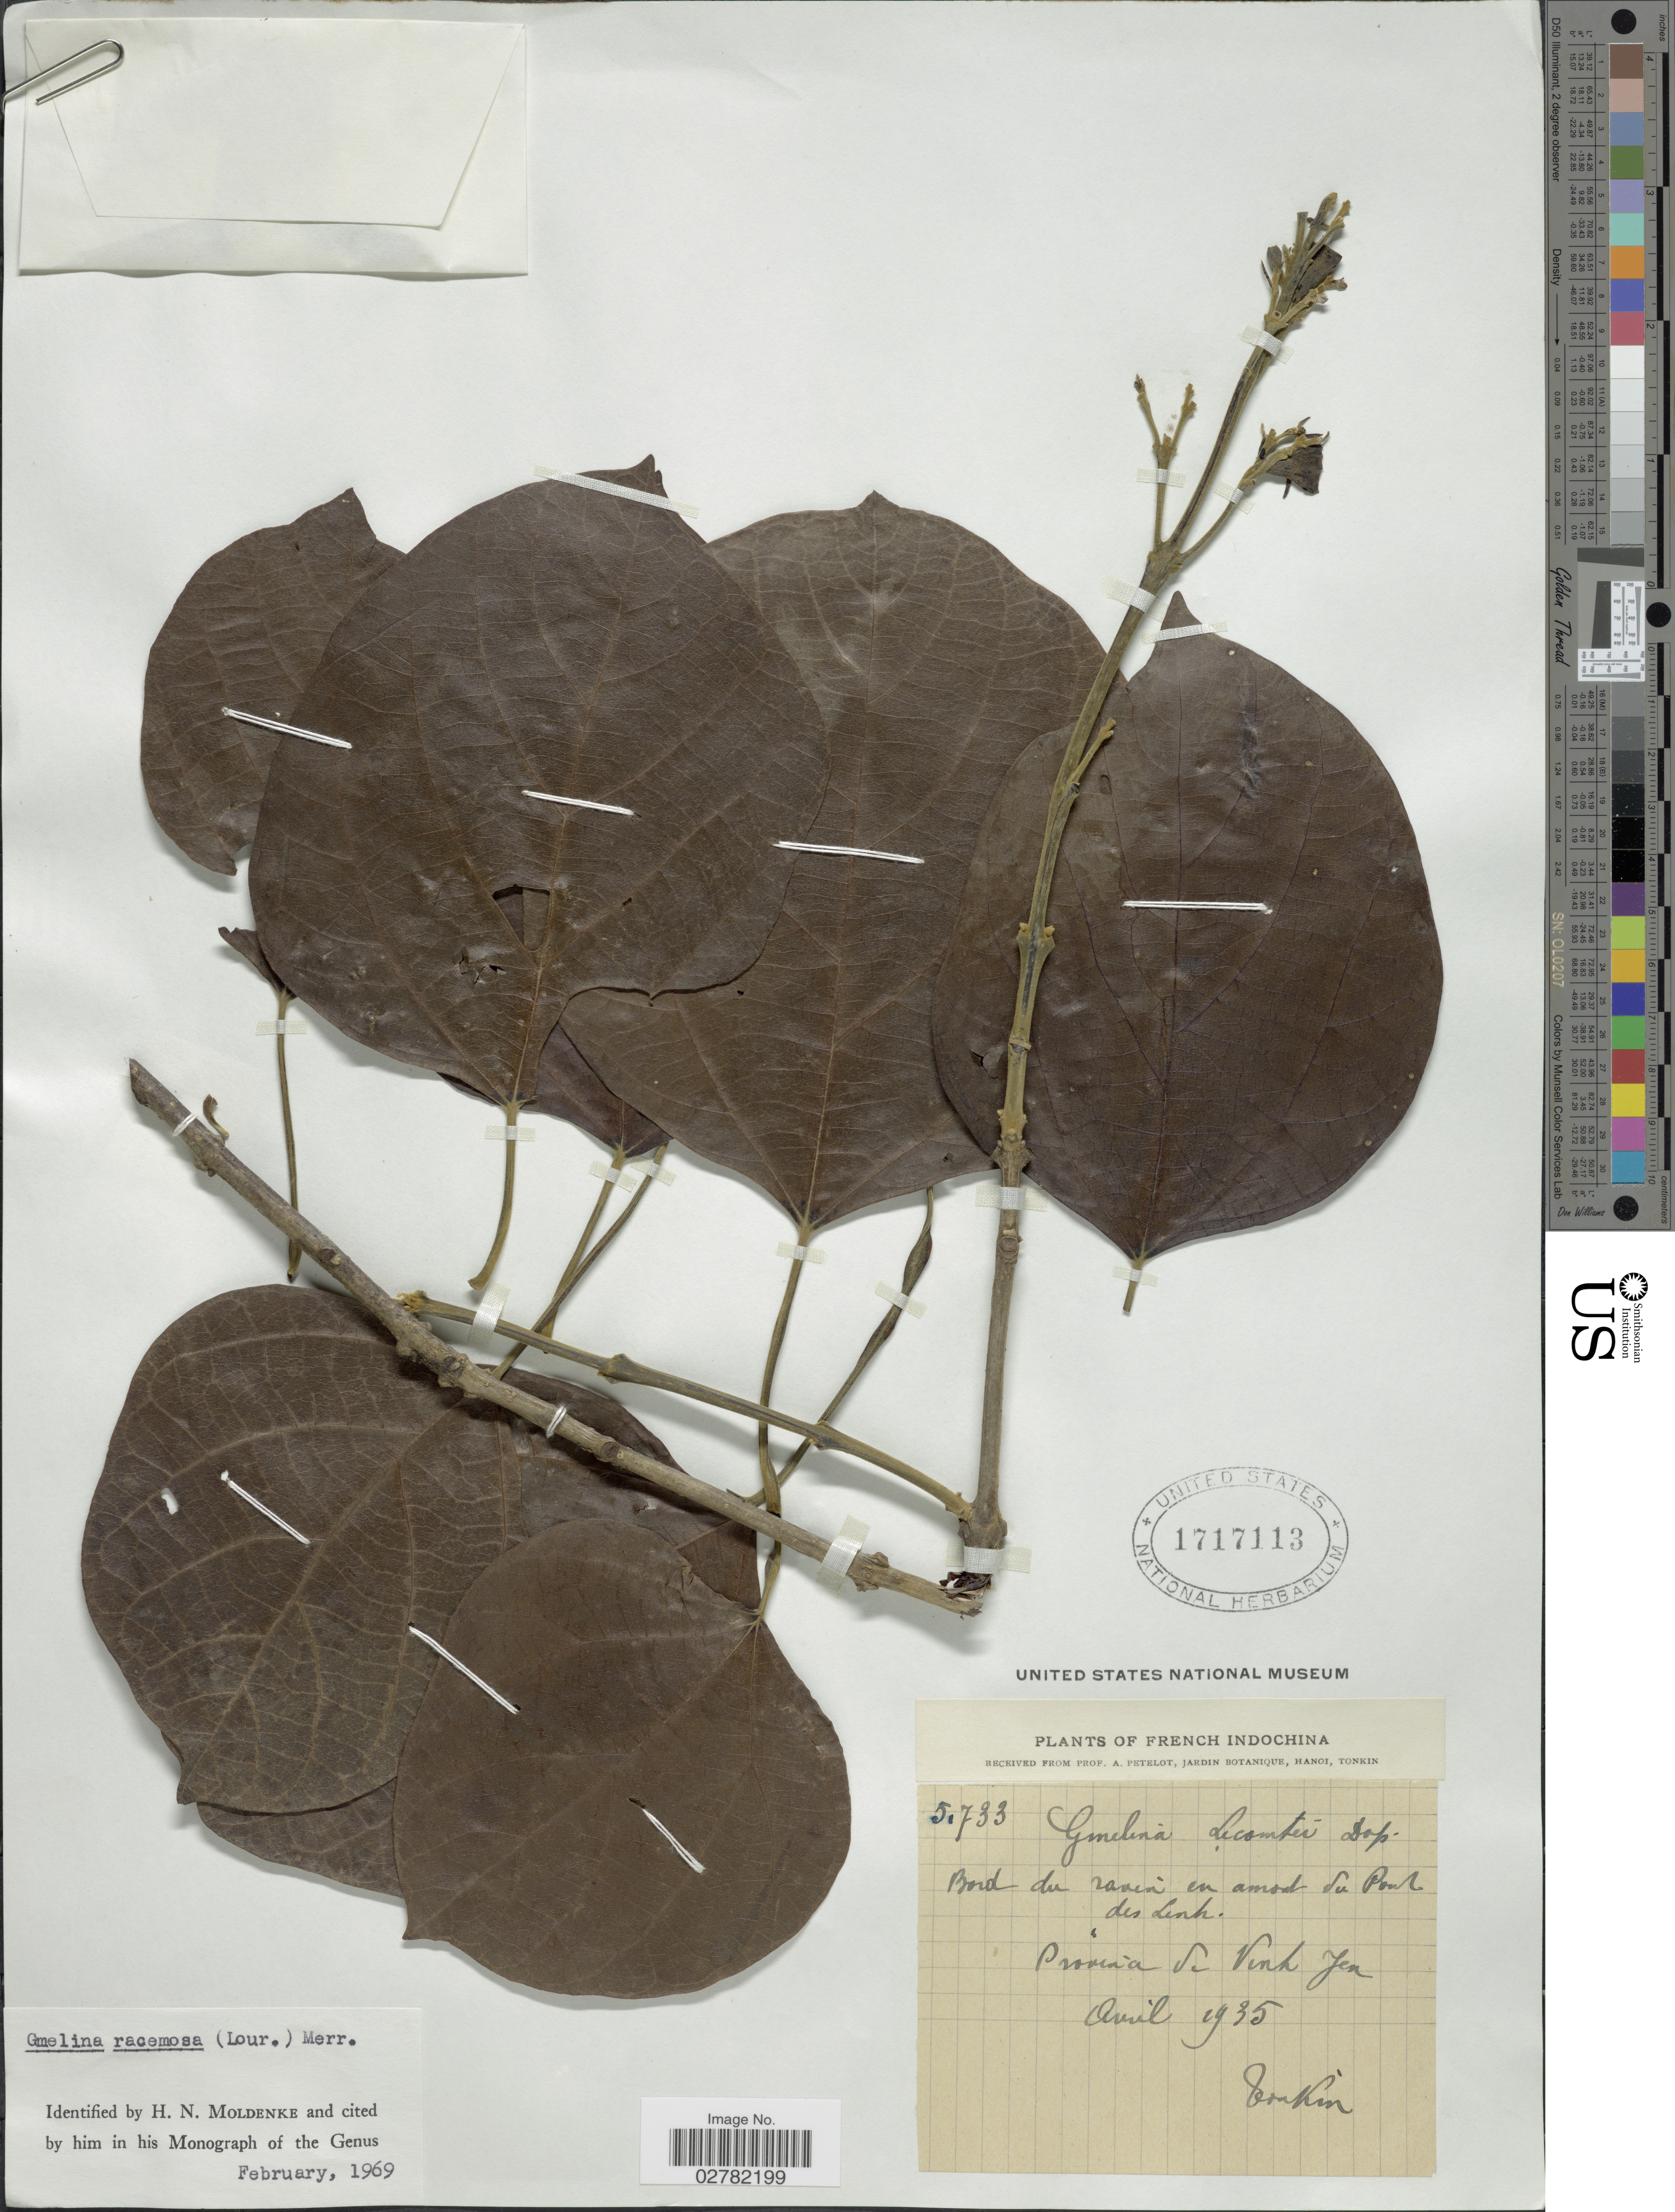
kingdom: Plantae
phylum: Tracheophyta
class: Magnoliopsida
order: Lamiales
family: Lamiaceae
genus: Gmelina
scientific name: Gmelina racemosa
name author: (Lour.) Merr.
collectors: A. Petelot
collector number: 5733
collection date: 1935-04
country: Vietnam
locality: French Indochina. Tonkin. Bord du ravin en amont du Pont des Linh. Provincia de Vinh Yen.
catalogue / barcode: US 1717113